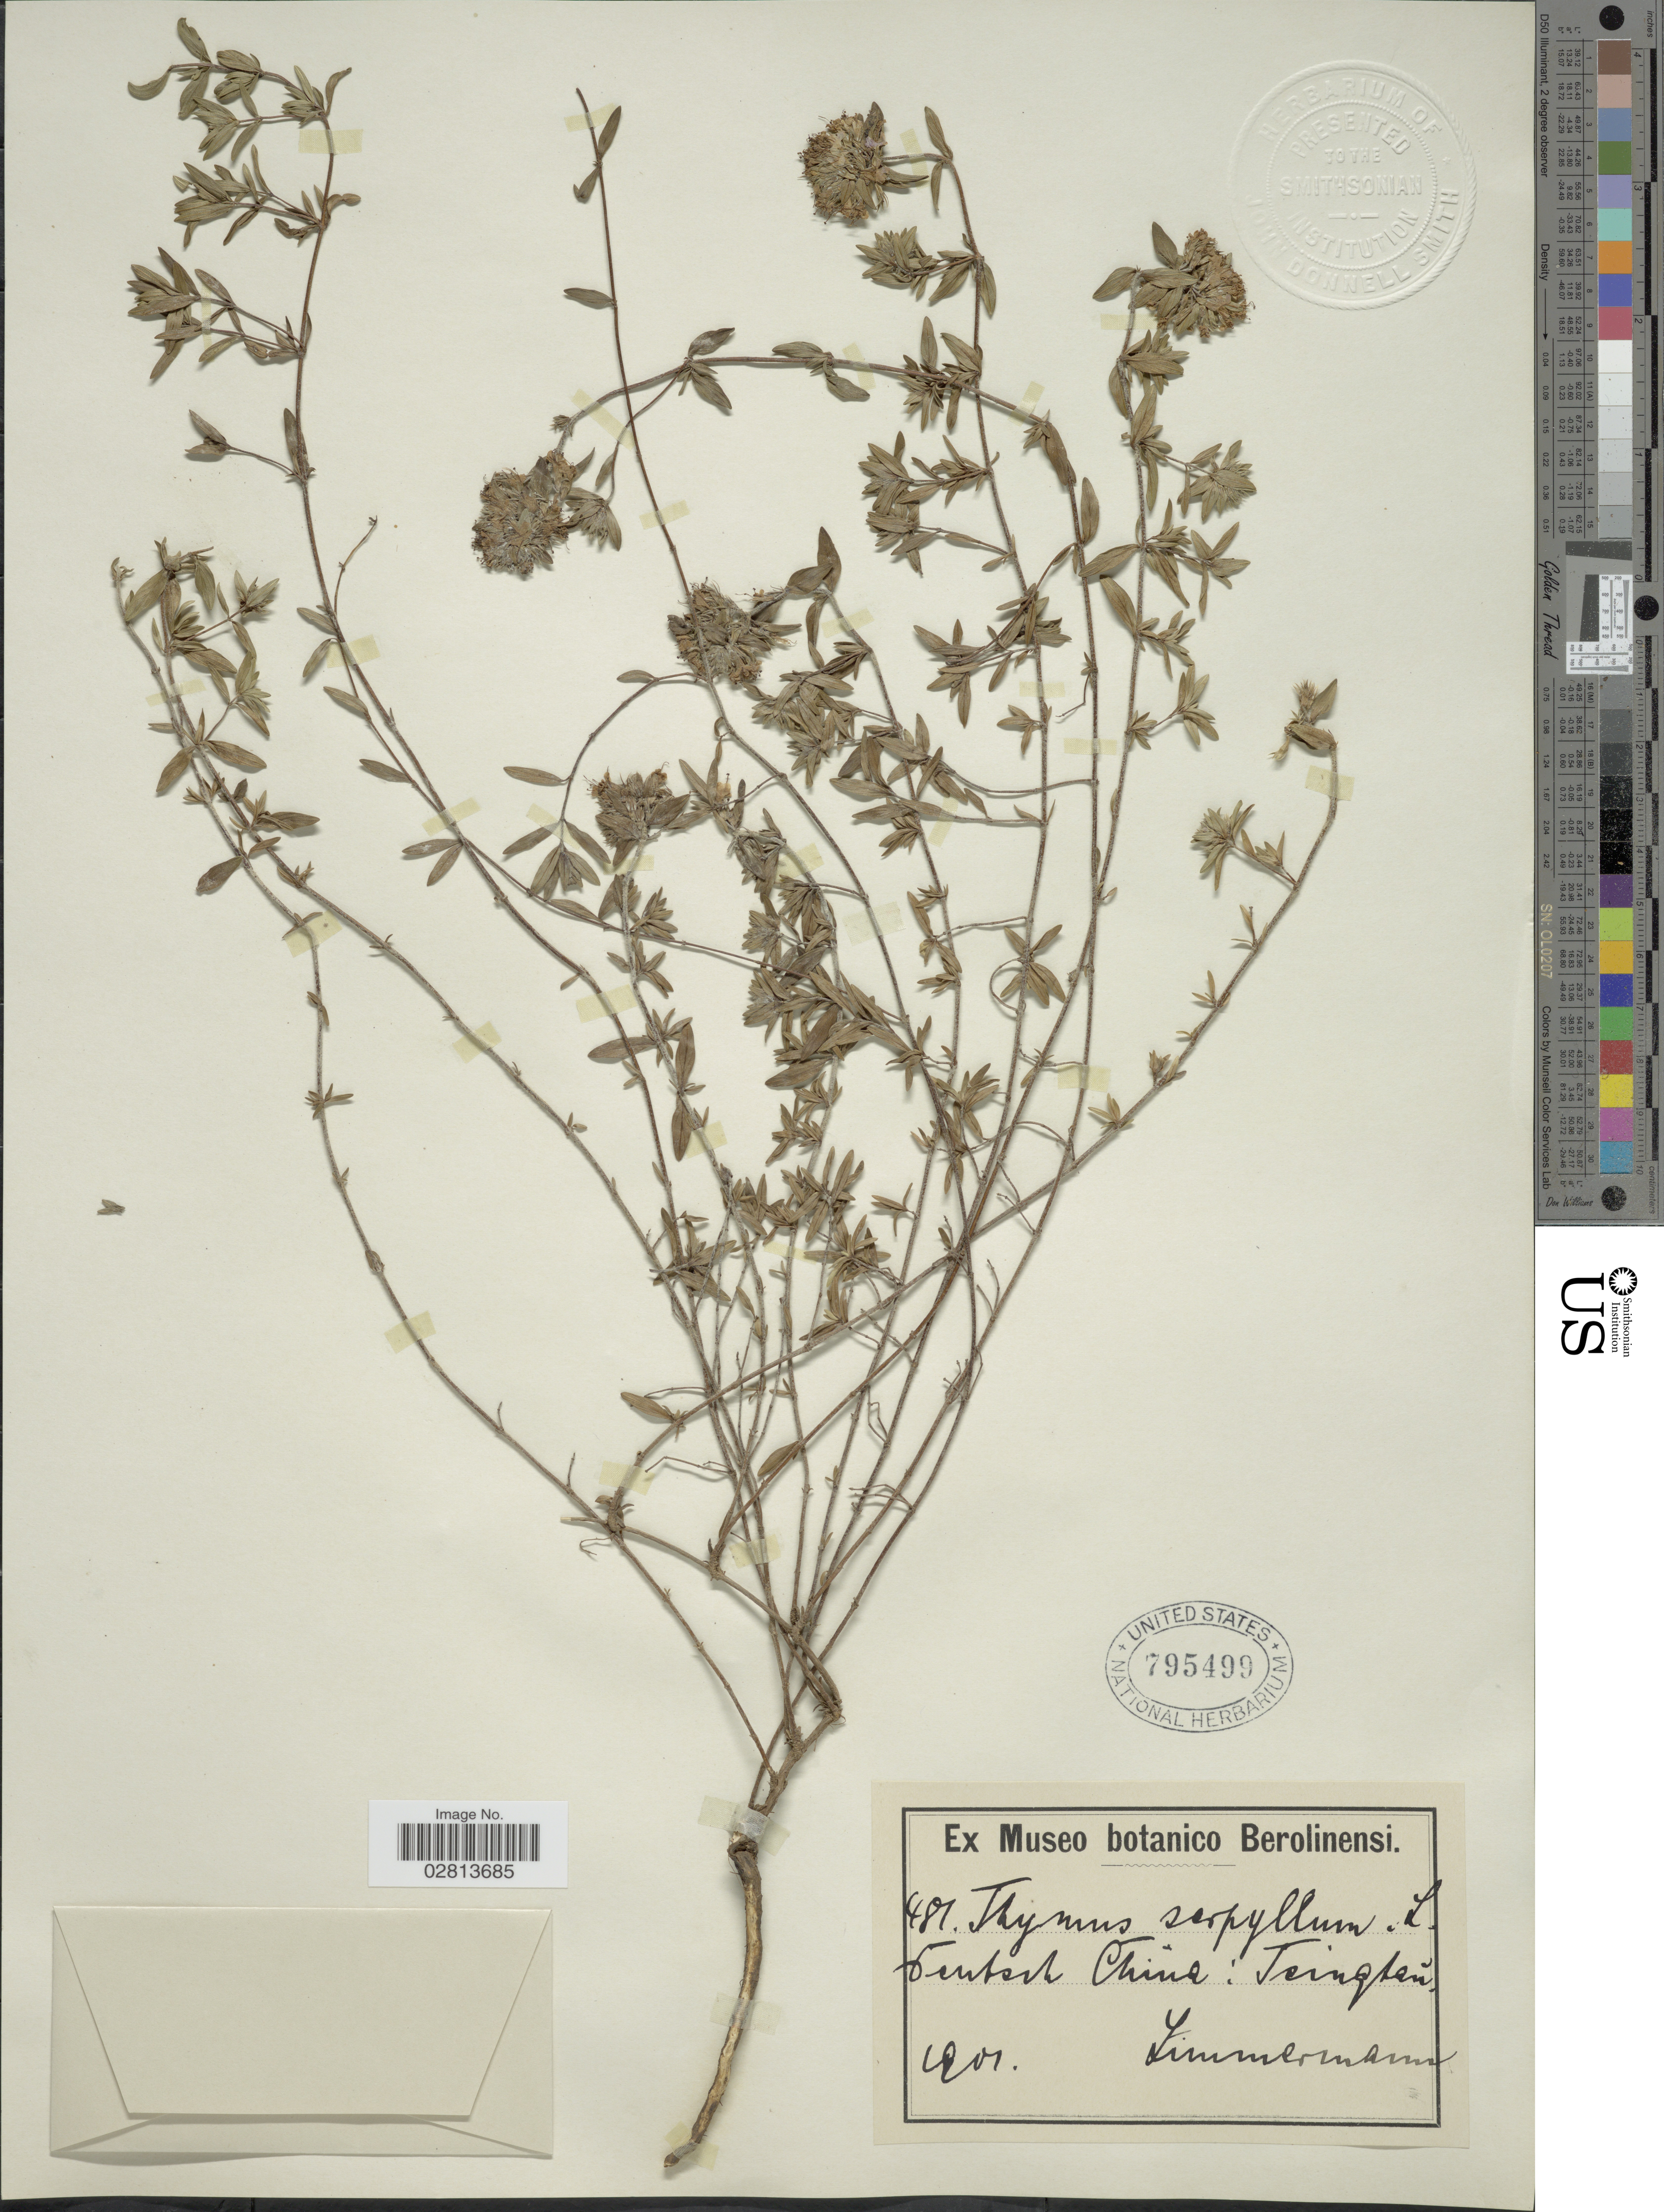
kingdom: Plantae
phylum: Tracheophyta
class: Magnoliopsida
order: Lamiales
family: Lamiaceae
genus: Thymus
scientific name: Thymus serpyllum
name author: L.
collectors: -. Zimmermann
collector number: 481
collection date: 1901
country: China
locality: Tentoosch China: Terinqtan. [interpreted]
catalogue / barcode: US 795499